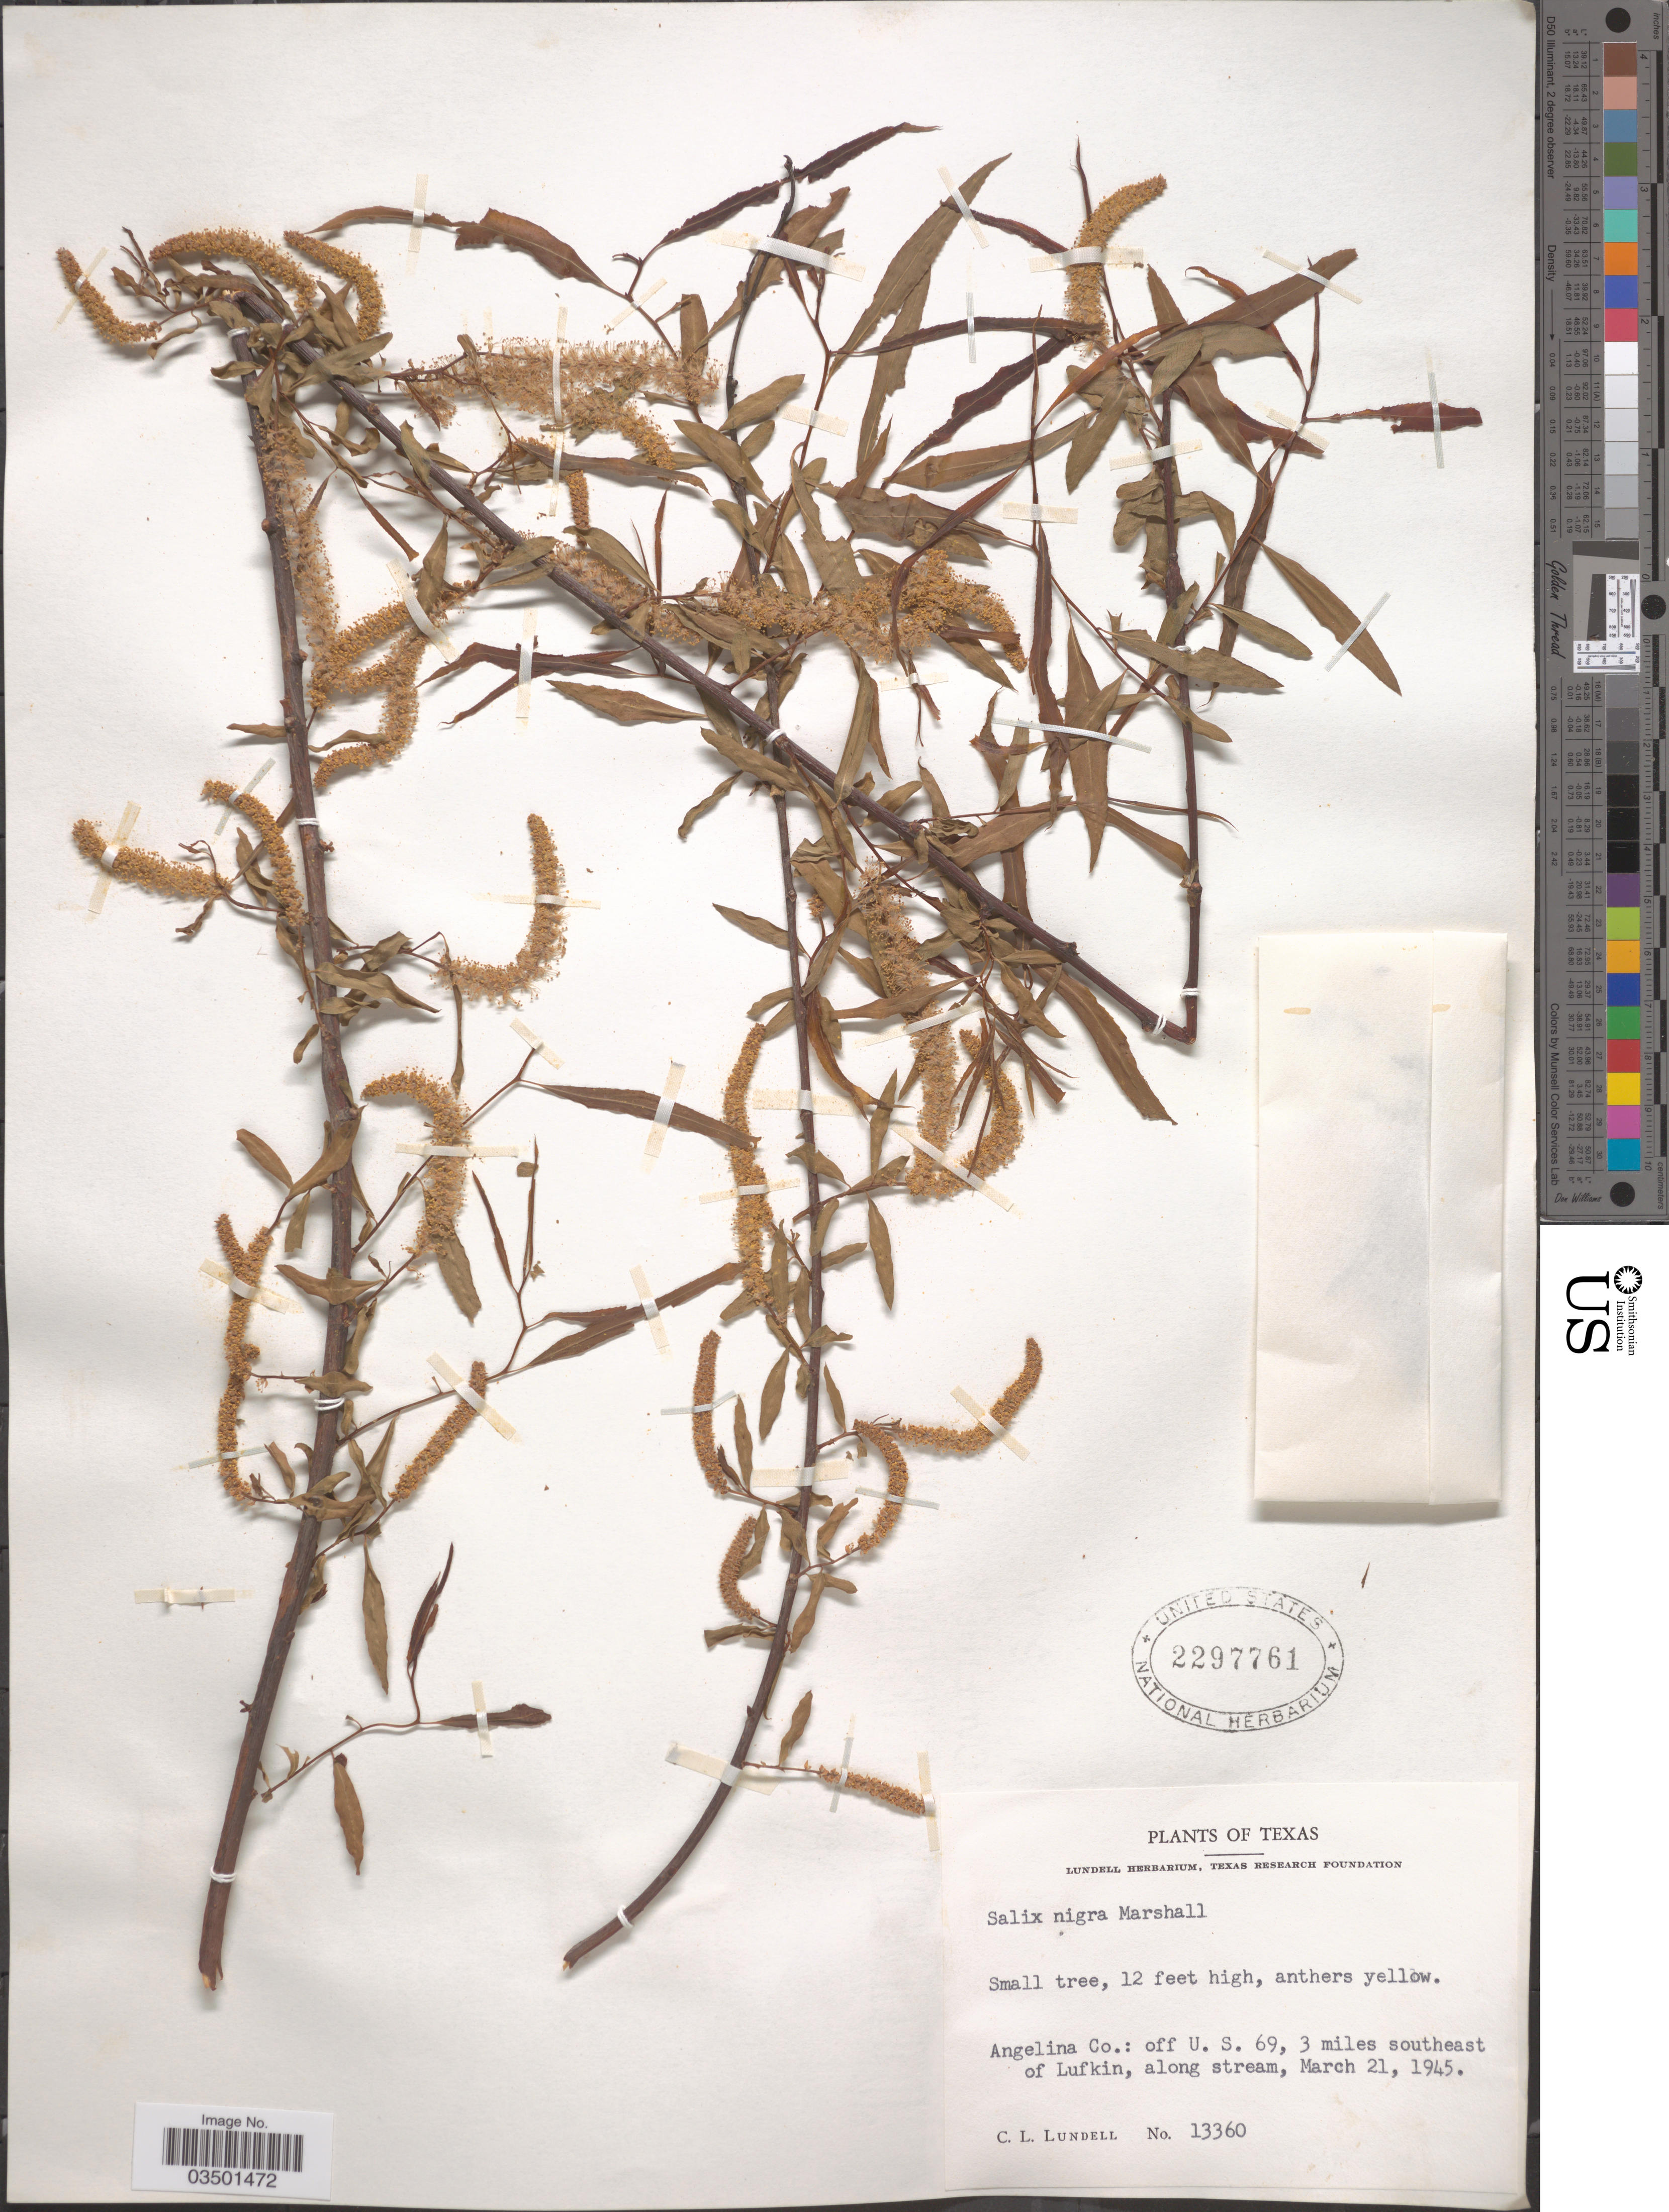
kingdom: Plantae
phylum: Tracheophyta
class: Magnoliopsida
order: Malpighiales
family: Salicaceae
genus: Salix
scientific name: Salix nigra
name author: Marshall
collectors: C. L. Lundell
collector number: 13360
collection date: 1945-03-21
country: United States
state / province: Texas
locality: Angelina Co.: off U.S. 69, 3 miles southeast of Lufkin, along stream.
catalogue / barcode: US 2297761